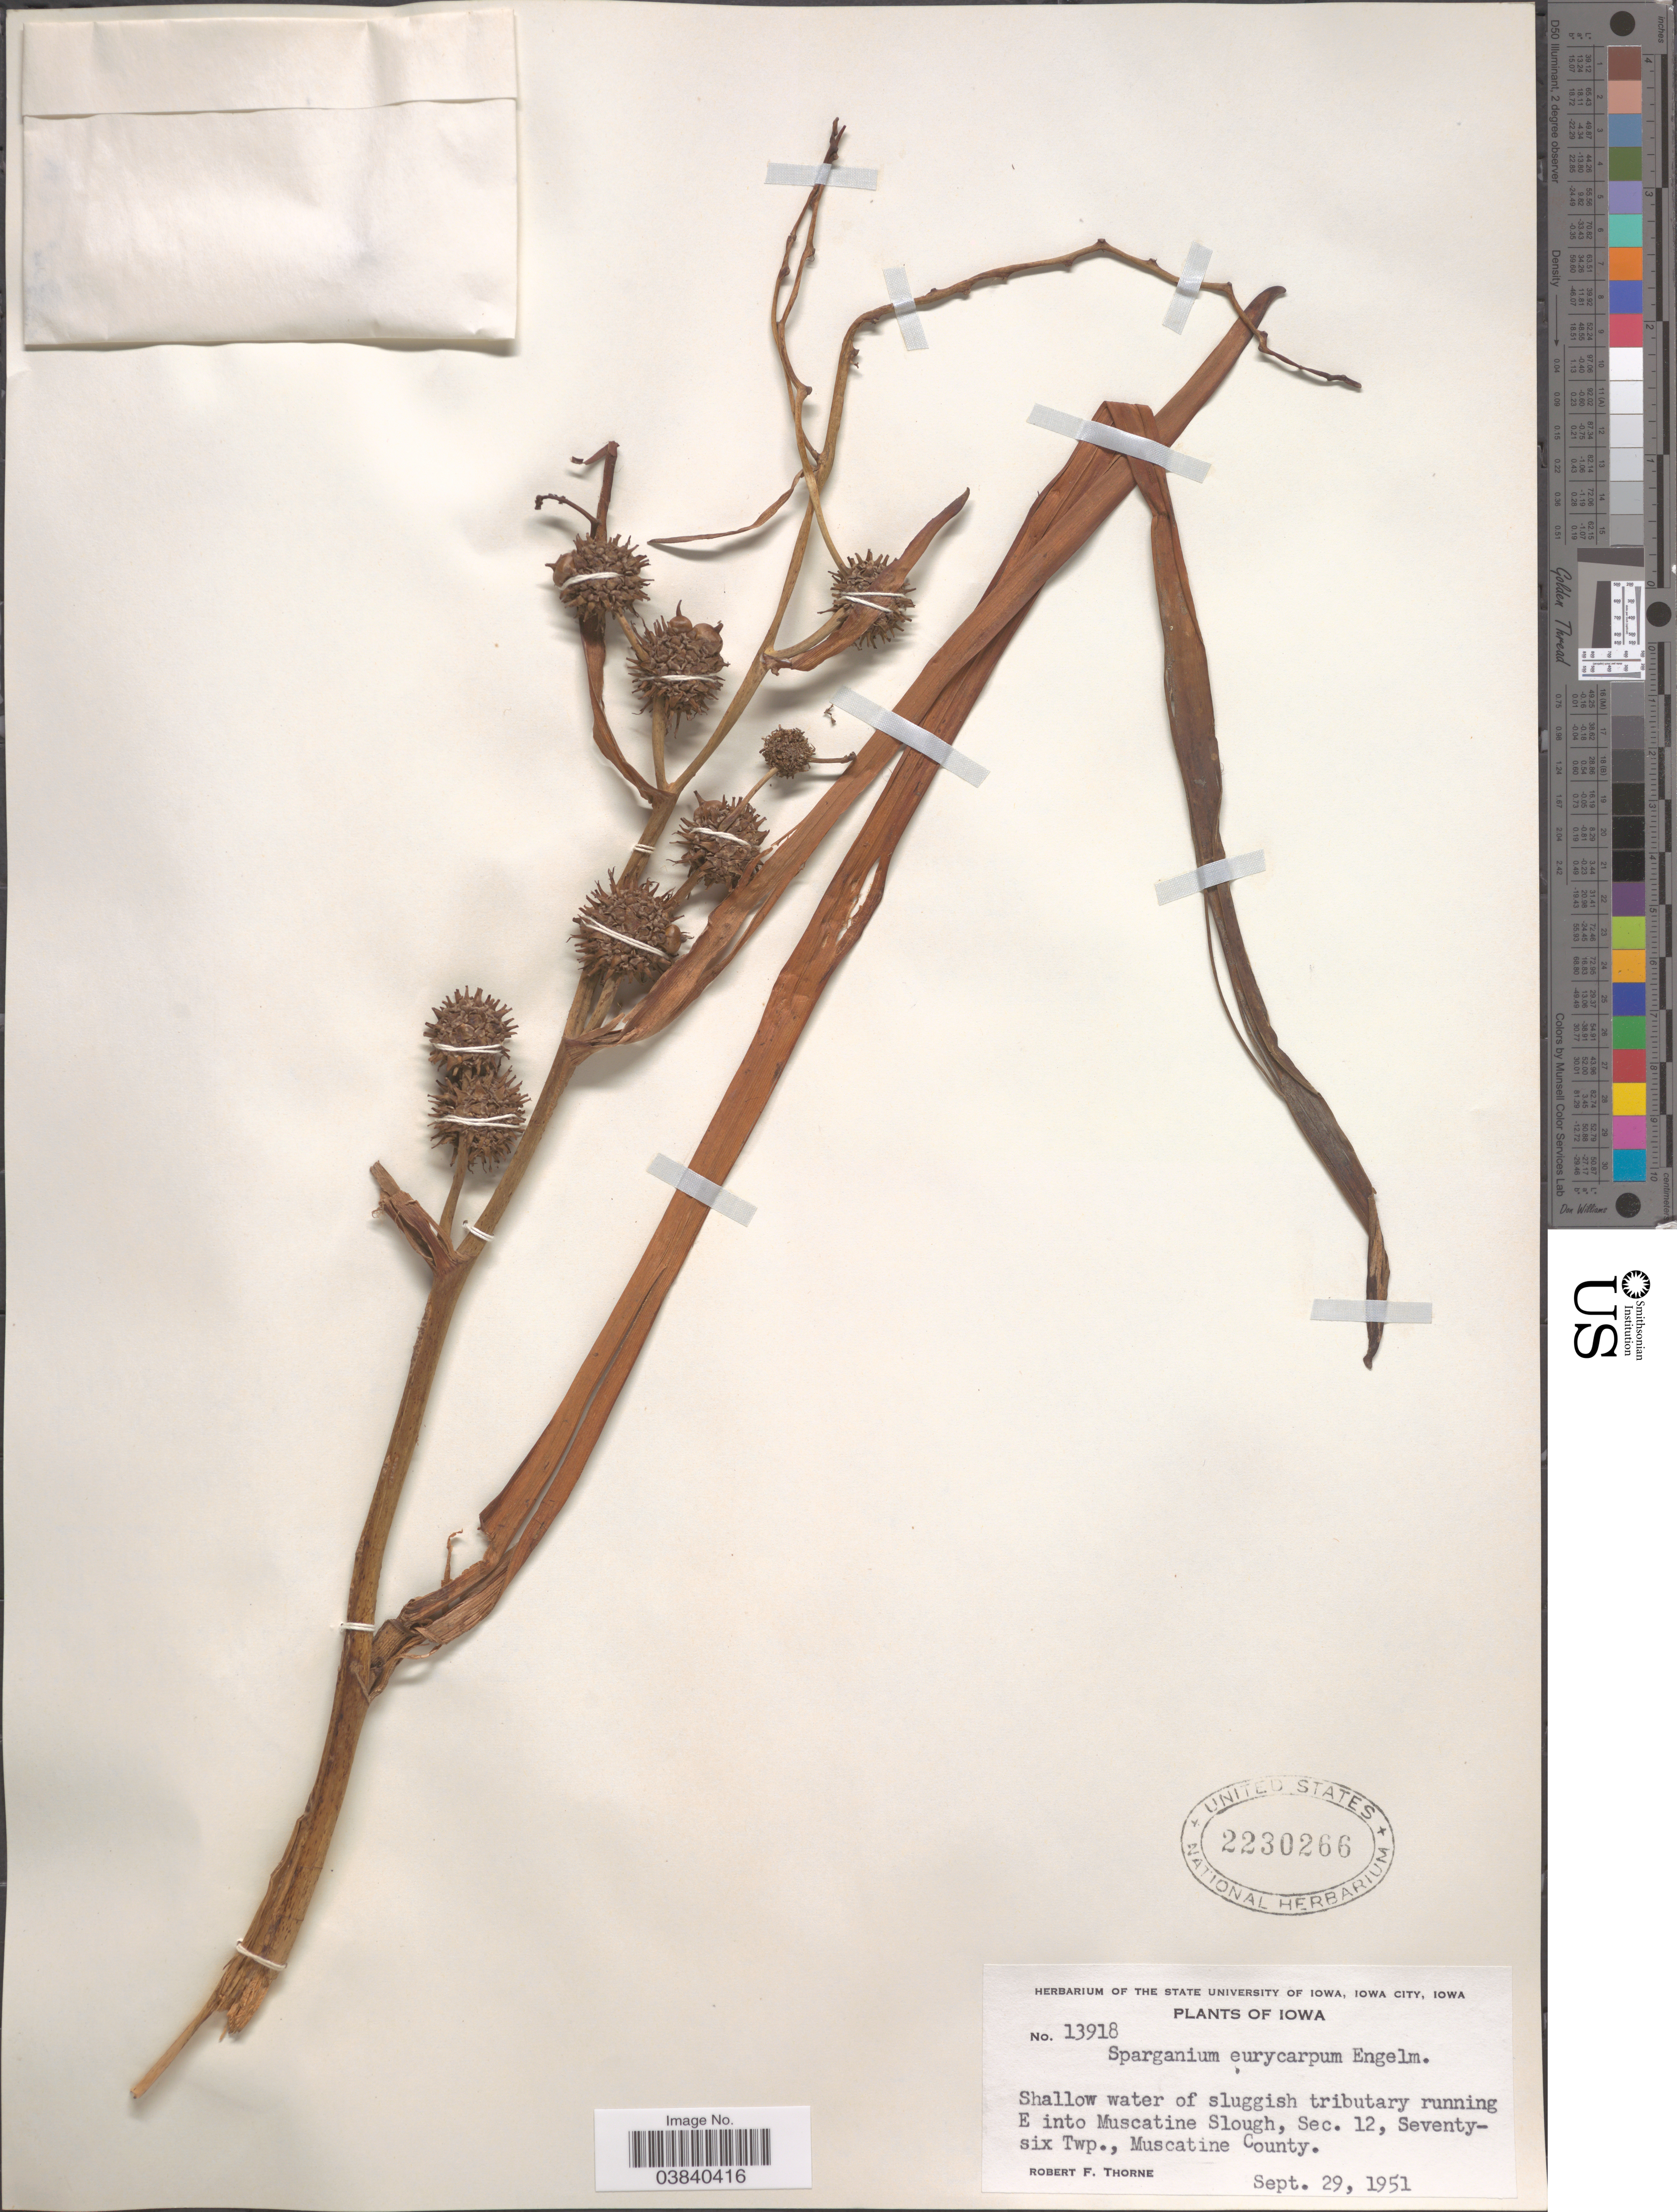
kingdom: Plantae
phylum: Tracheophyta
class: Liliopsida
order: Poales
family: Typhaceae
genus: Sparganium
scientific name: Sparganium eurycarpum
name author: Engelm.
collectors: R. F. Thorne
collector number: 13918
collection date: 1951-09-29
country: United States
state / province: Iowa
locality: E into Muscatine Slough, Sec. 12, Seventysix Twp., Muscatine County.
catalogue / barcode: US 2230266